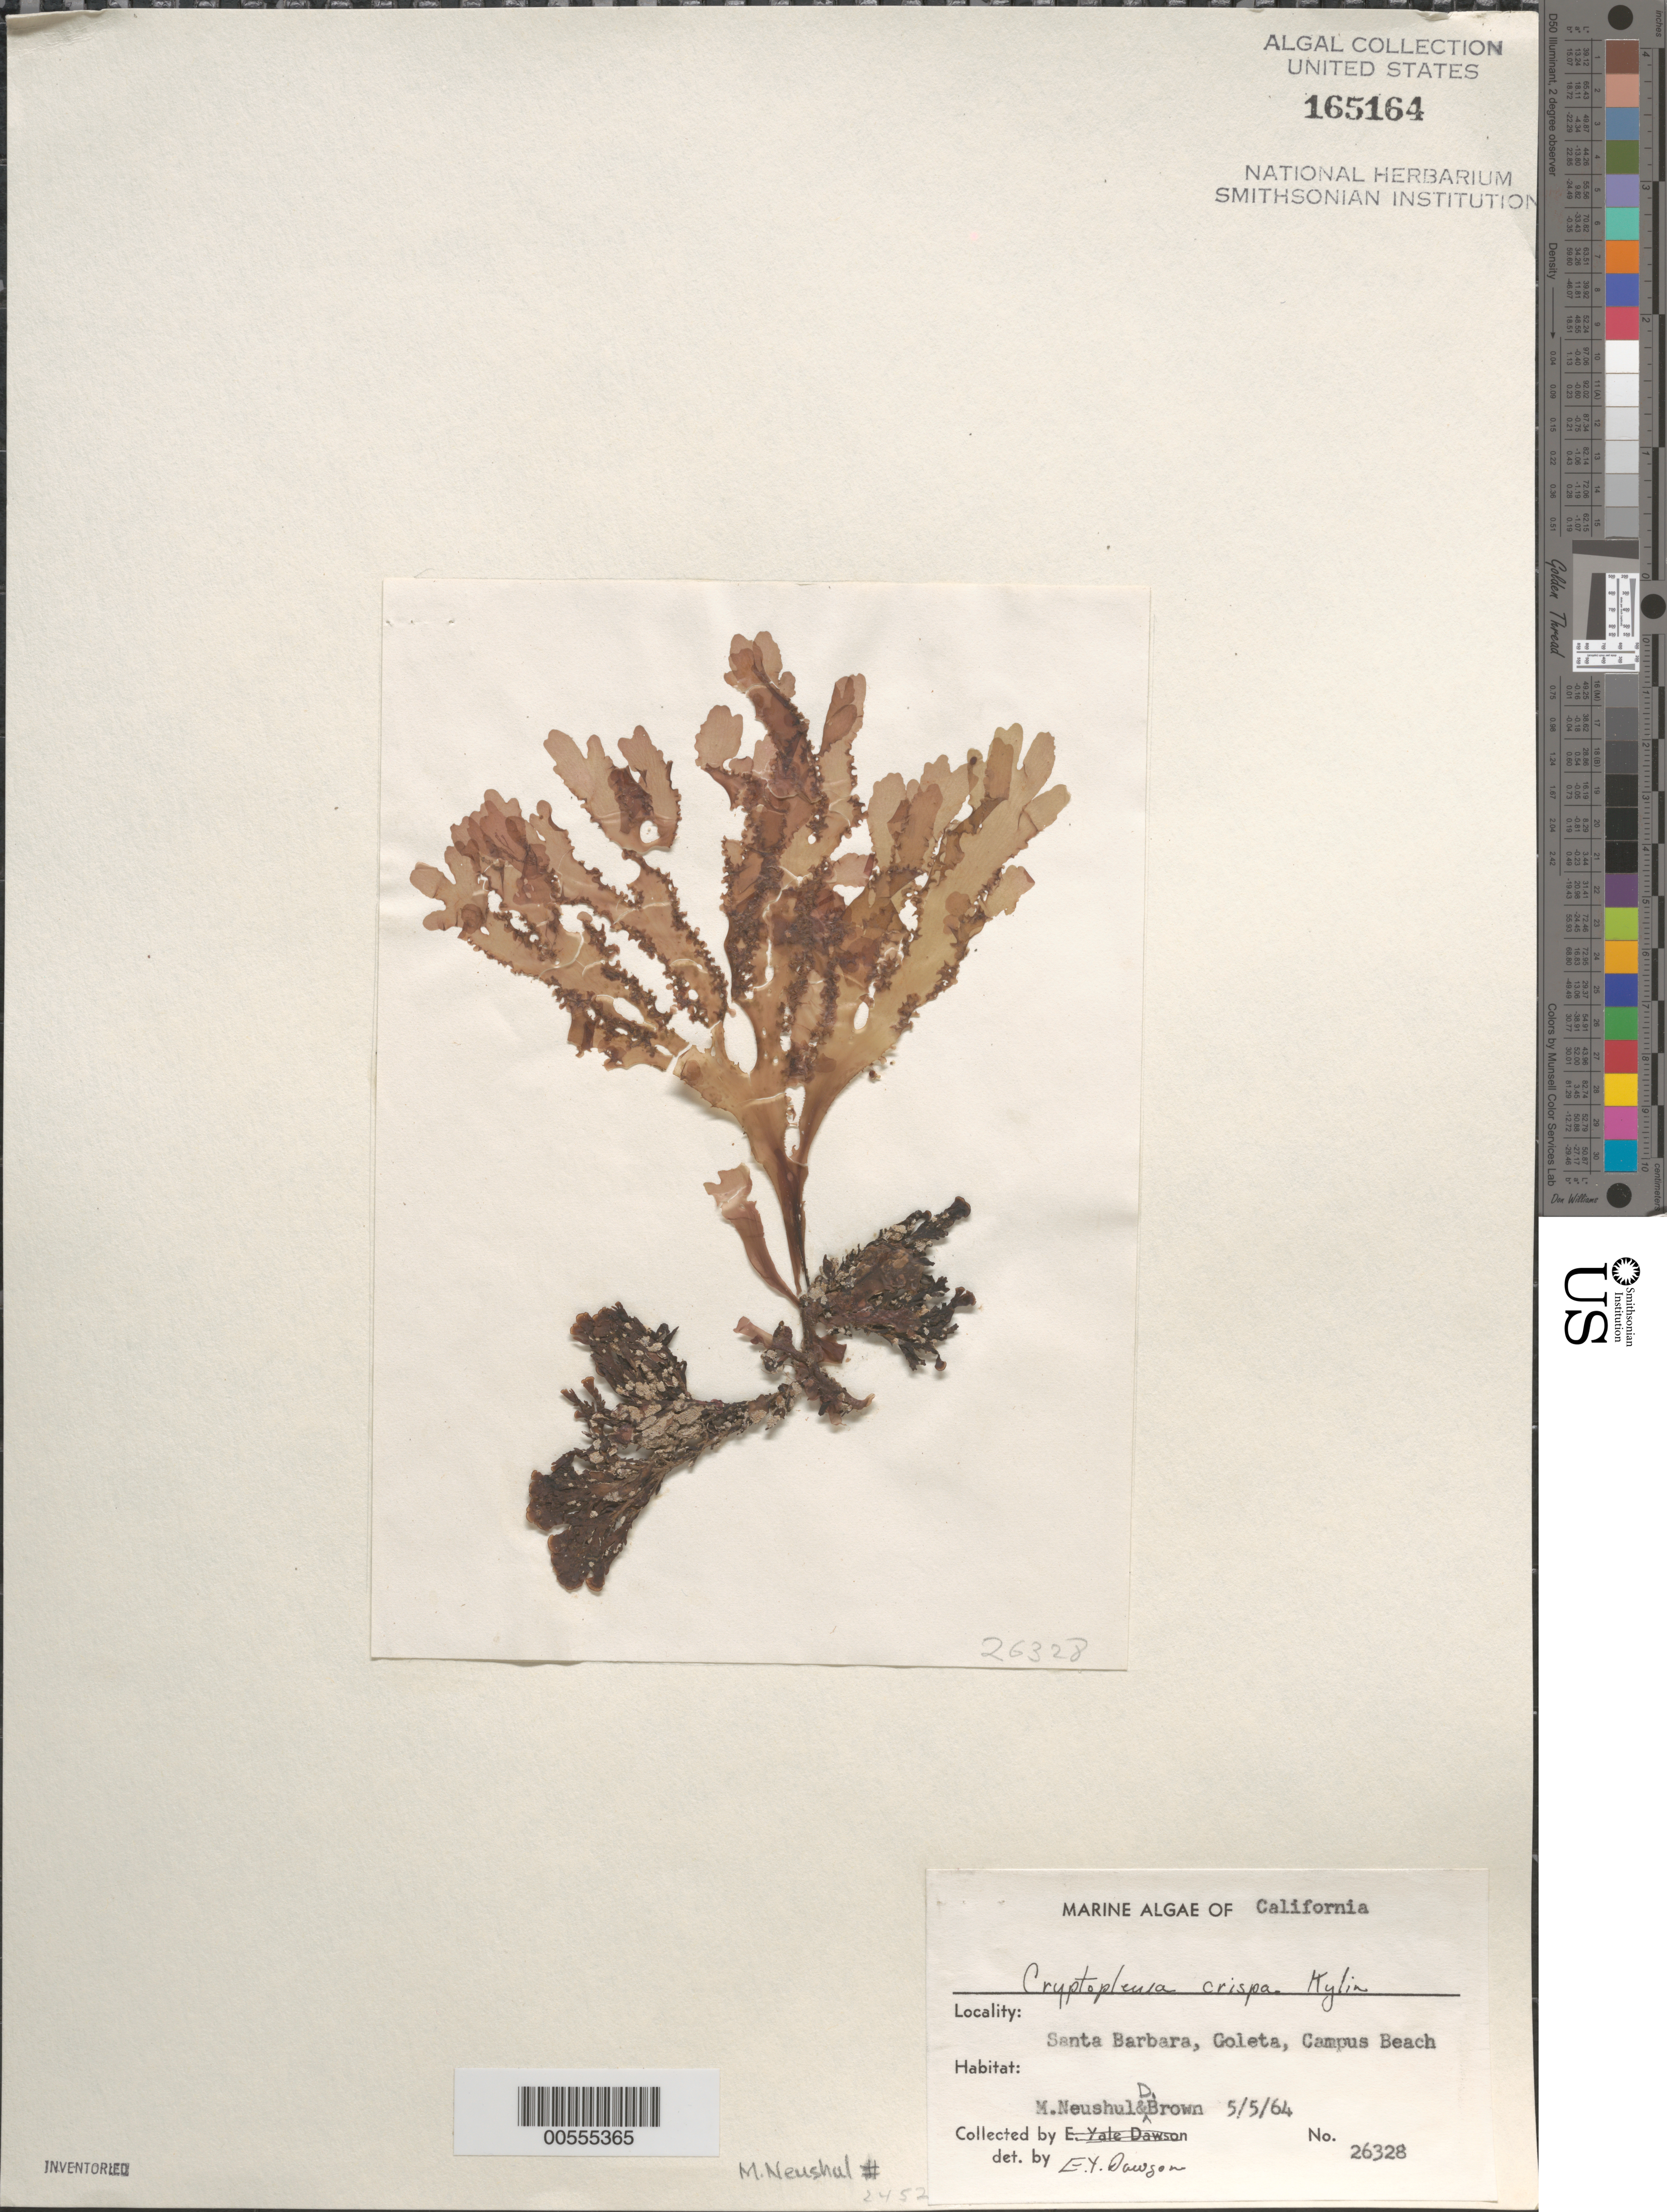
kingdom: Plantae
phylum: Rhodophyta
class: Florideophyceae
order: Ceramiales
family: Delesseriaceae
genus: Cryptopleura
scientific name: Cryptopleura crispa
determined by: Dawson, E. Y.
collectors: M. Neushul & D. Brown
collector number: Neushul 2452 & EYD 26328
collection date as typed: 05 May 1964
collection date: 1964-05-05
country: United States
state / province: California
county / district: Santa Barbara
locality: Santa Barbara, Goleta, Campus Beach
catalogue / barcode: US 165164